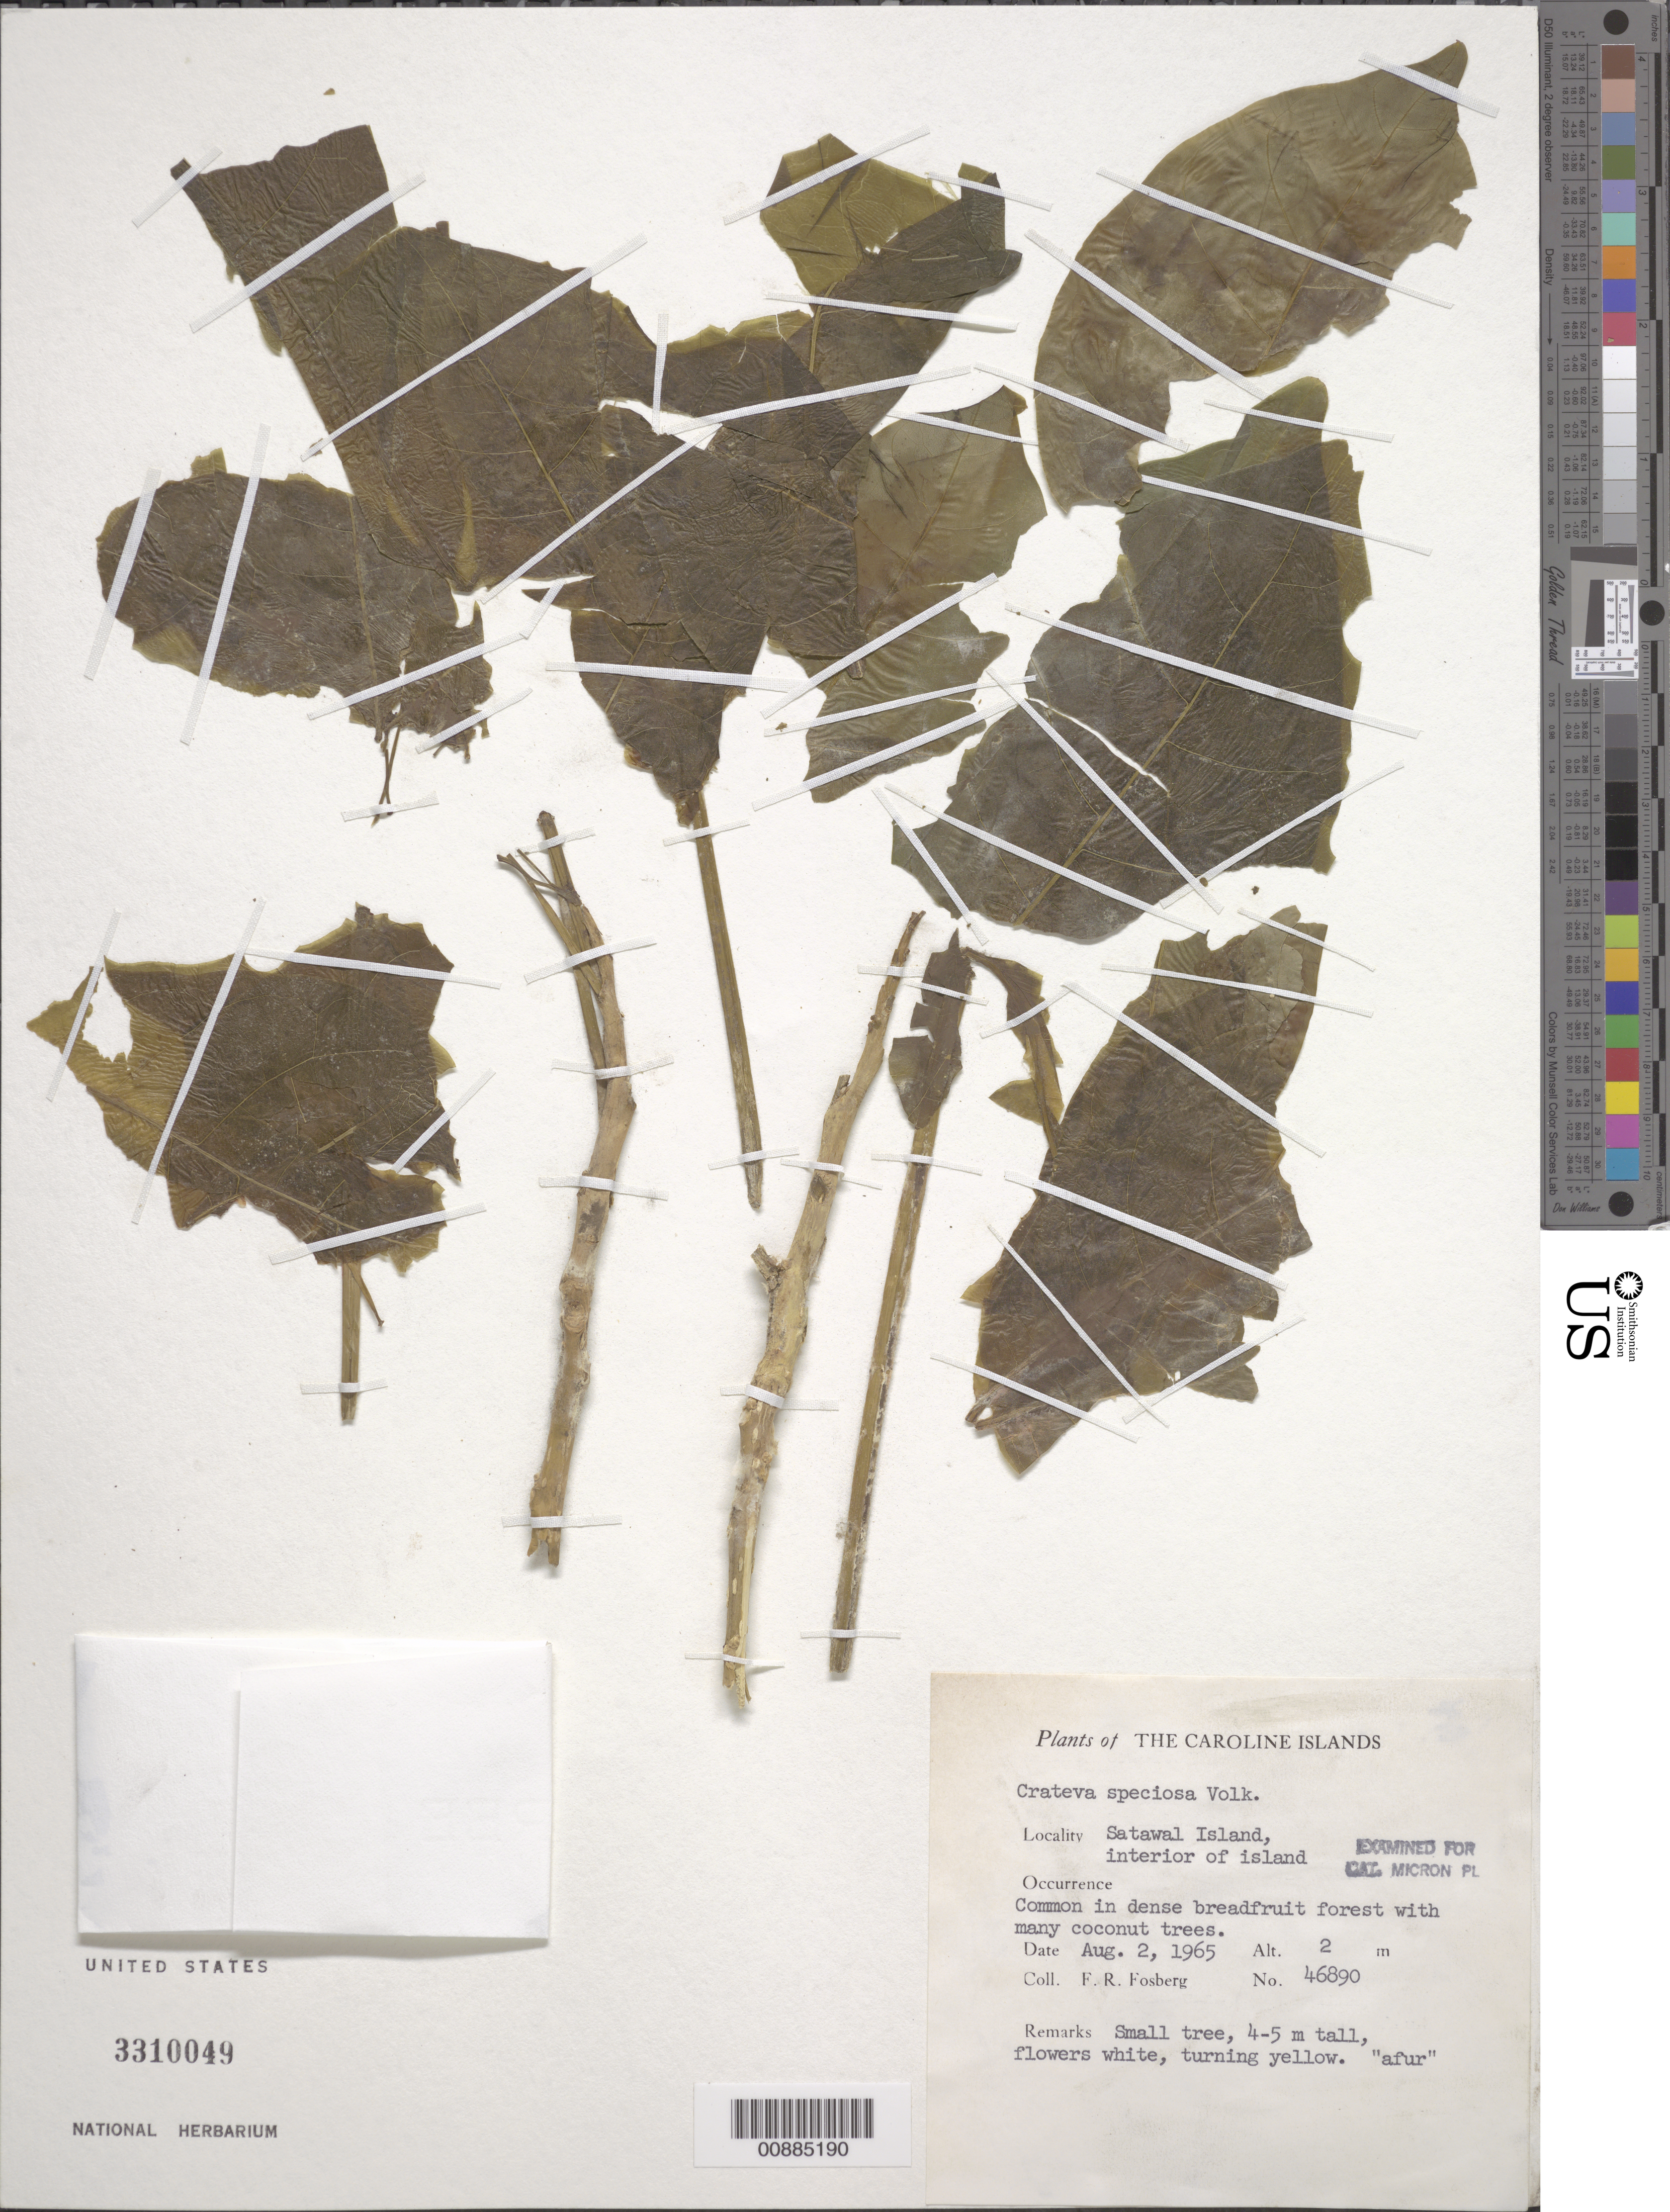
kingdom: Plantae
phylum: Tracheophyta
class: Magnoliopsida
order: Brassicales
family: Capparaceae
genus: Crateva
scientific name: Crateva speciosa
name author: Volkens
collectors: F. R. Fosberg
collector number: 46890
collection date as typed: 02 Aug 1965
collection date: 1965-08-02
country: Micronesia, Federated States of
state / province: Yap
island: Satawal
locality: Interior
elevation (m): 2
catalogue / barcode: US 3310049